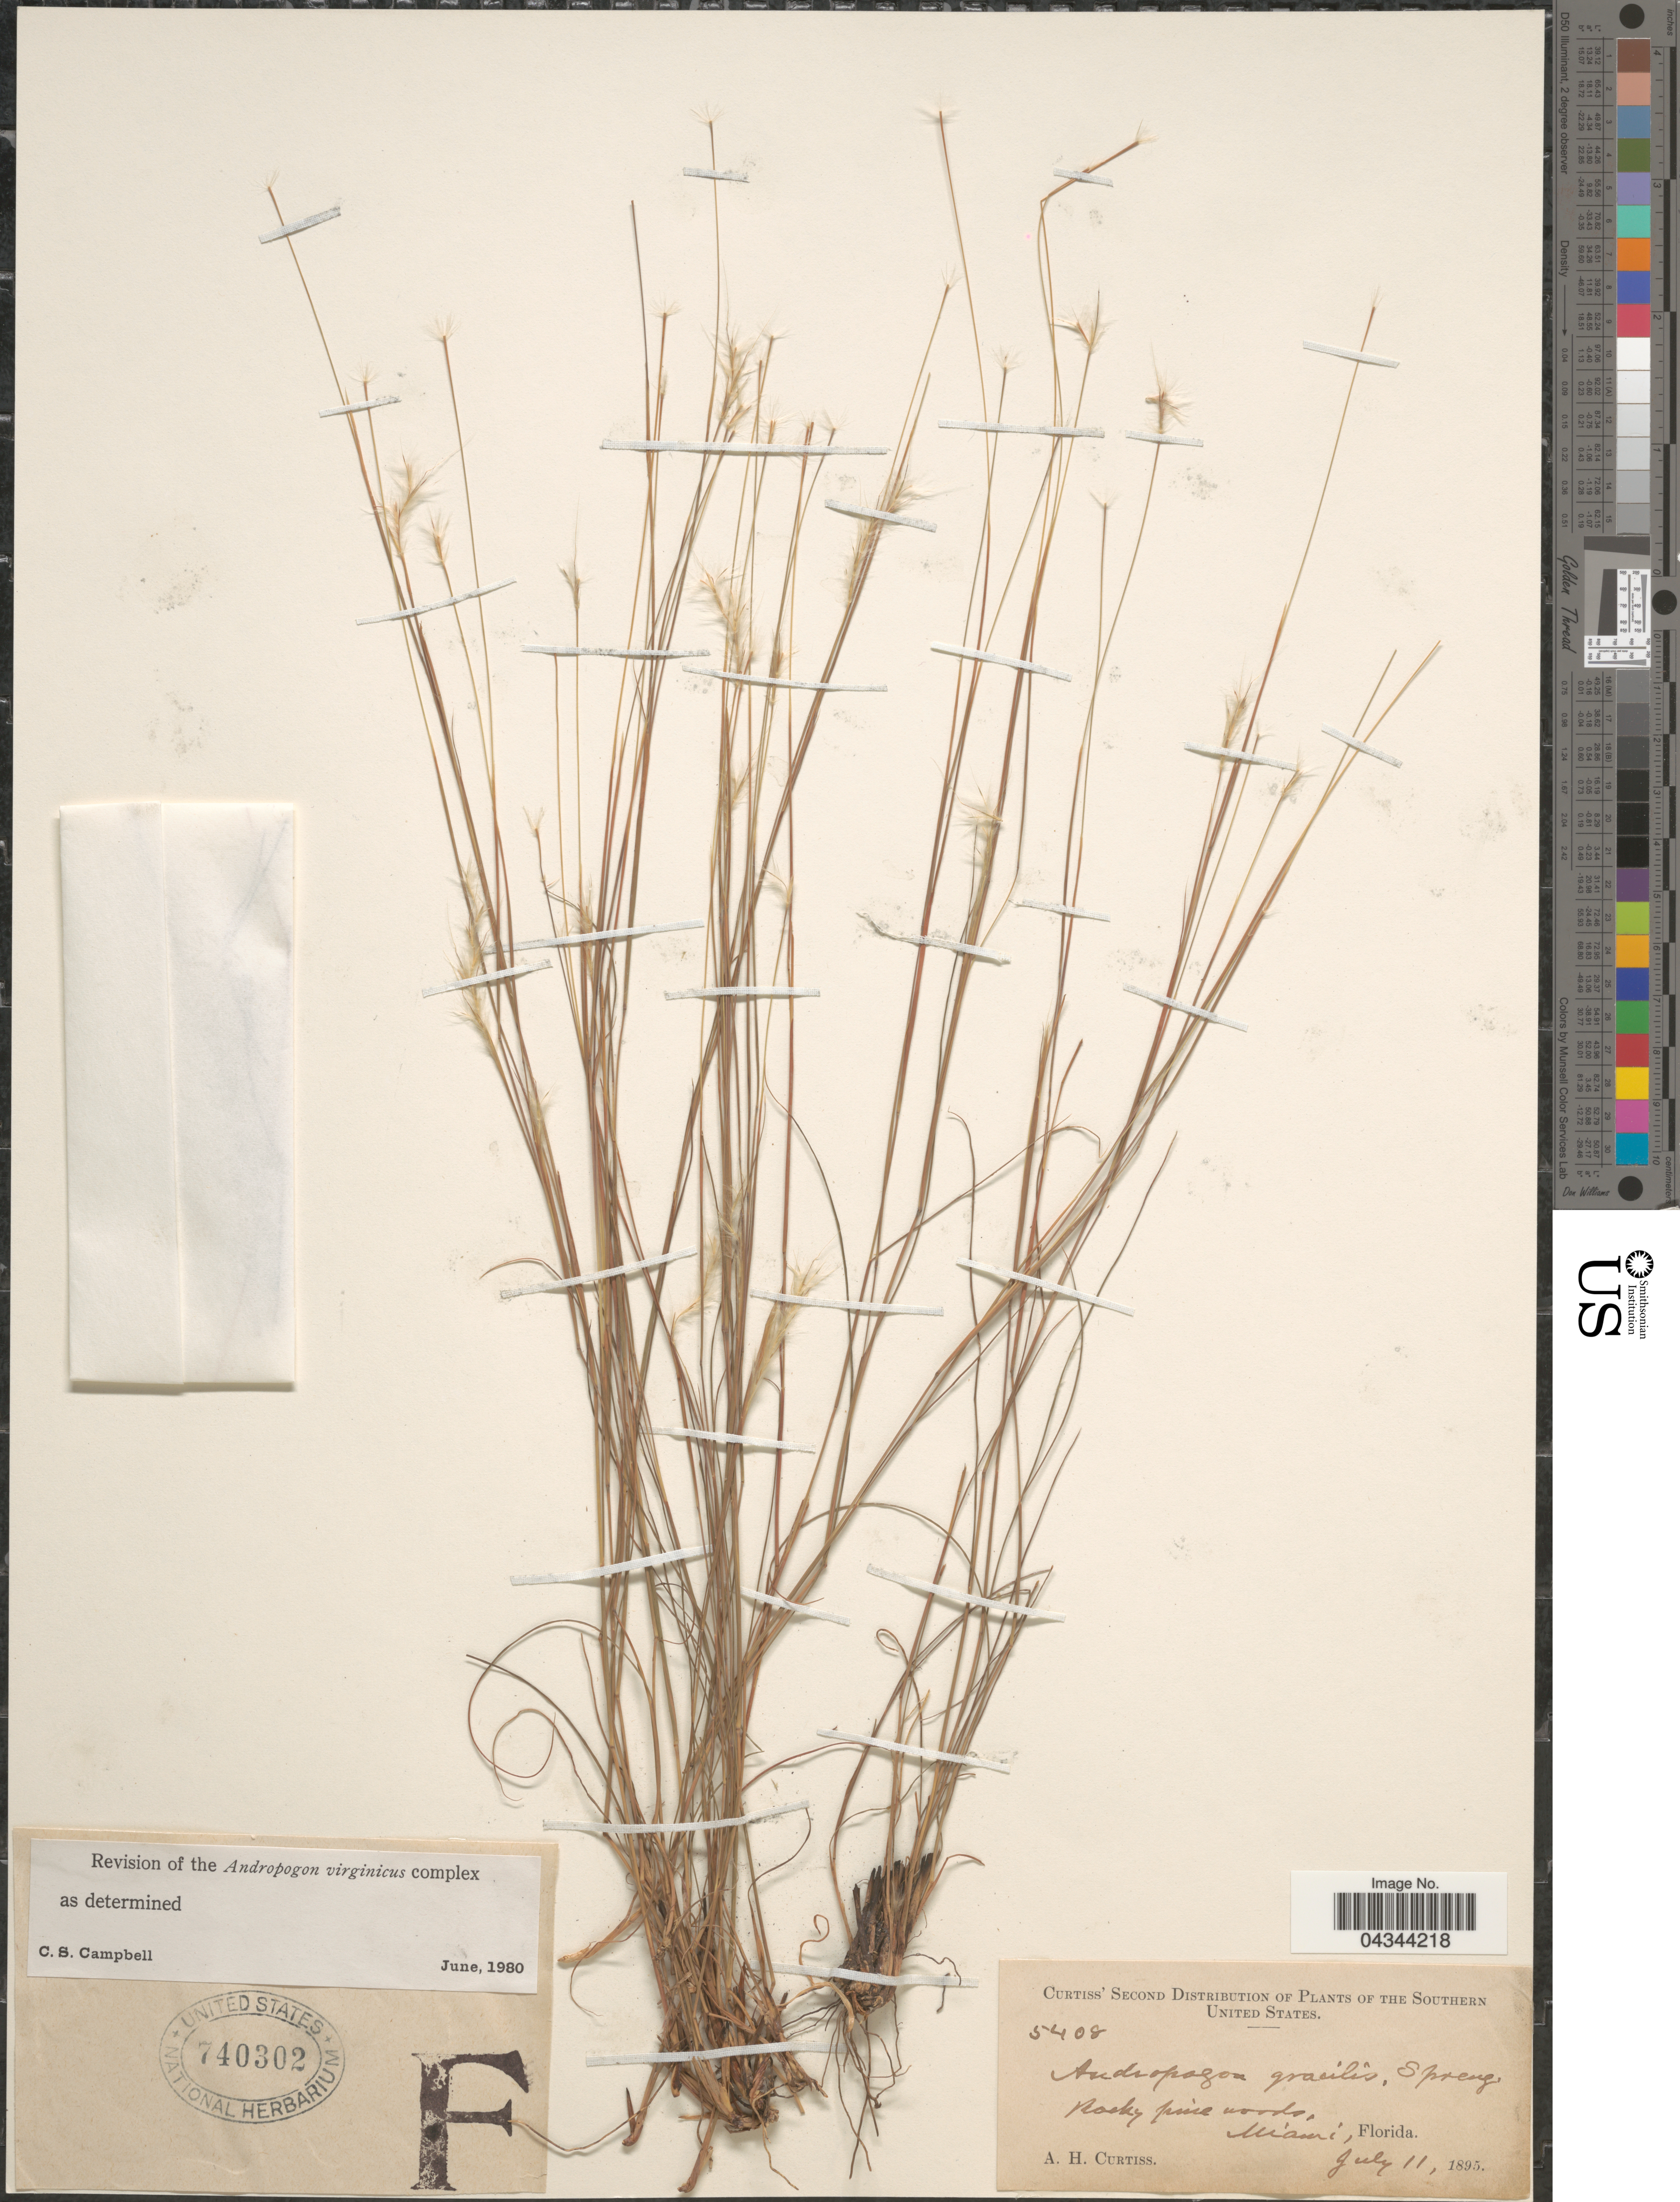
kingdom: Plantae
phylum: Tracheophyta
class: Liliopsida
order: Poales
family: Poaceae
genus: Andropogon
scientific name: Andropogon virginicus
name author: L.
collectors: A. H. Curtiss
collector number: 5408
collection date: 1895-07-11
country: United States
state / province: Florida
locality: The Southern United States. Miami.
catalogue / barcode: US 740302